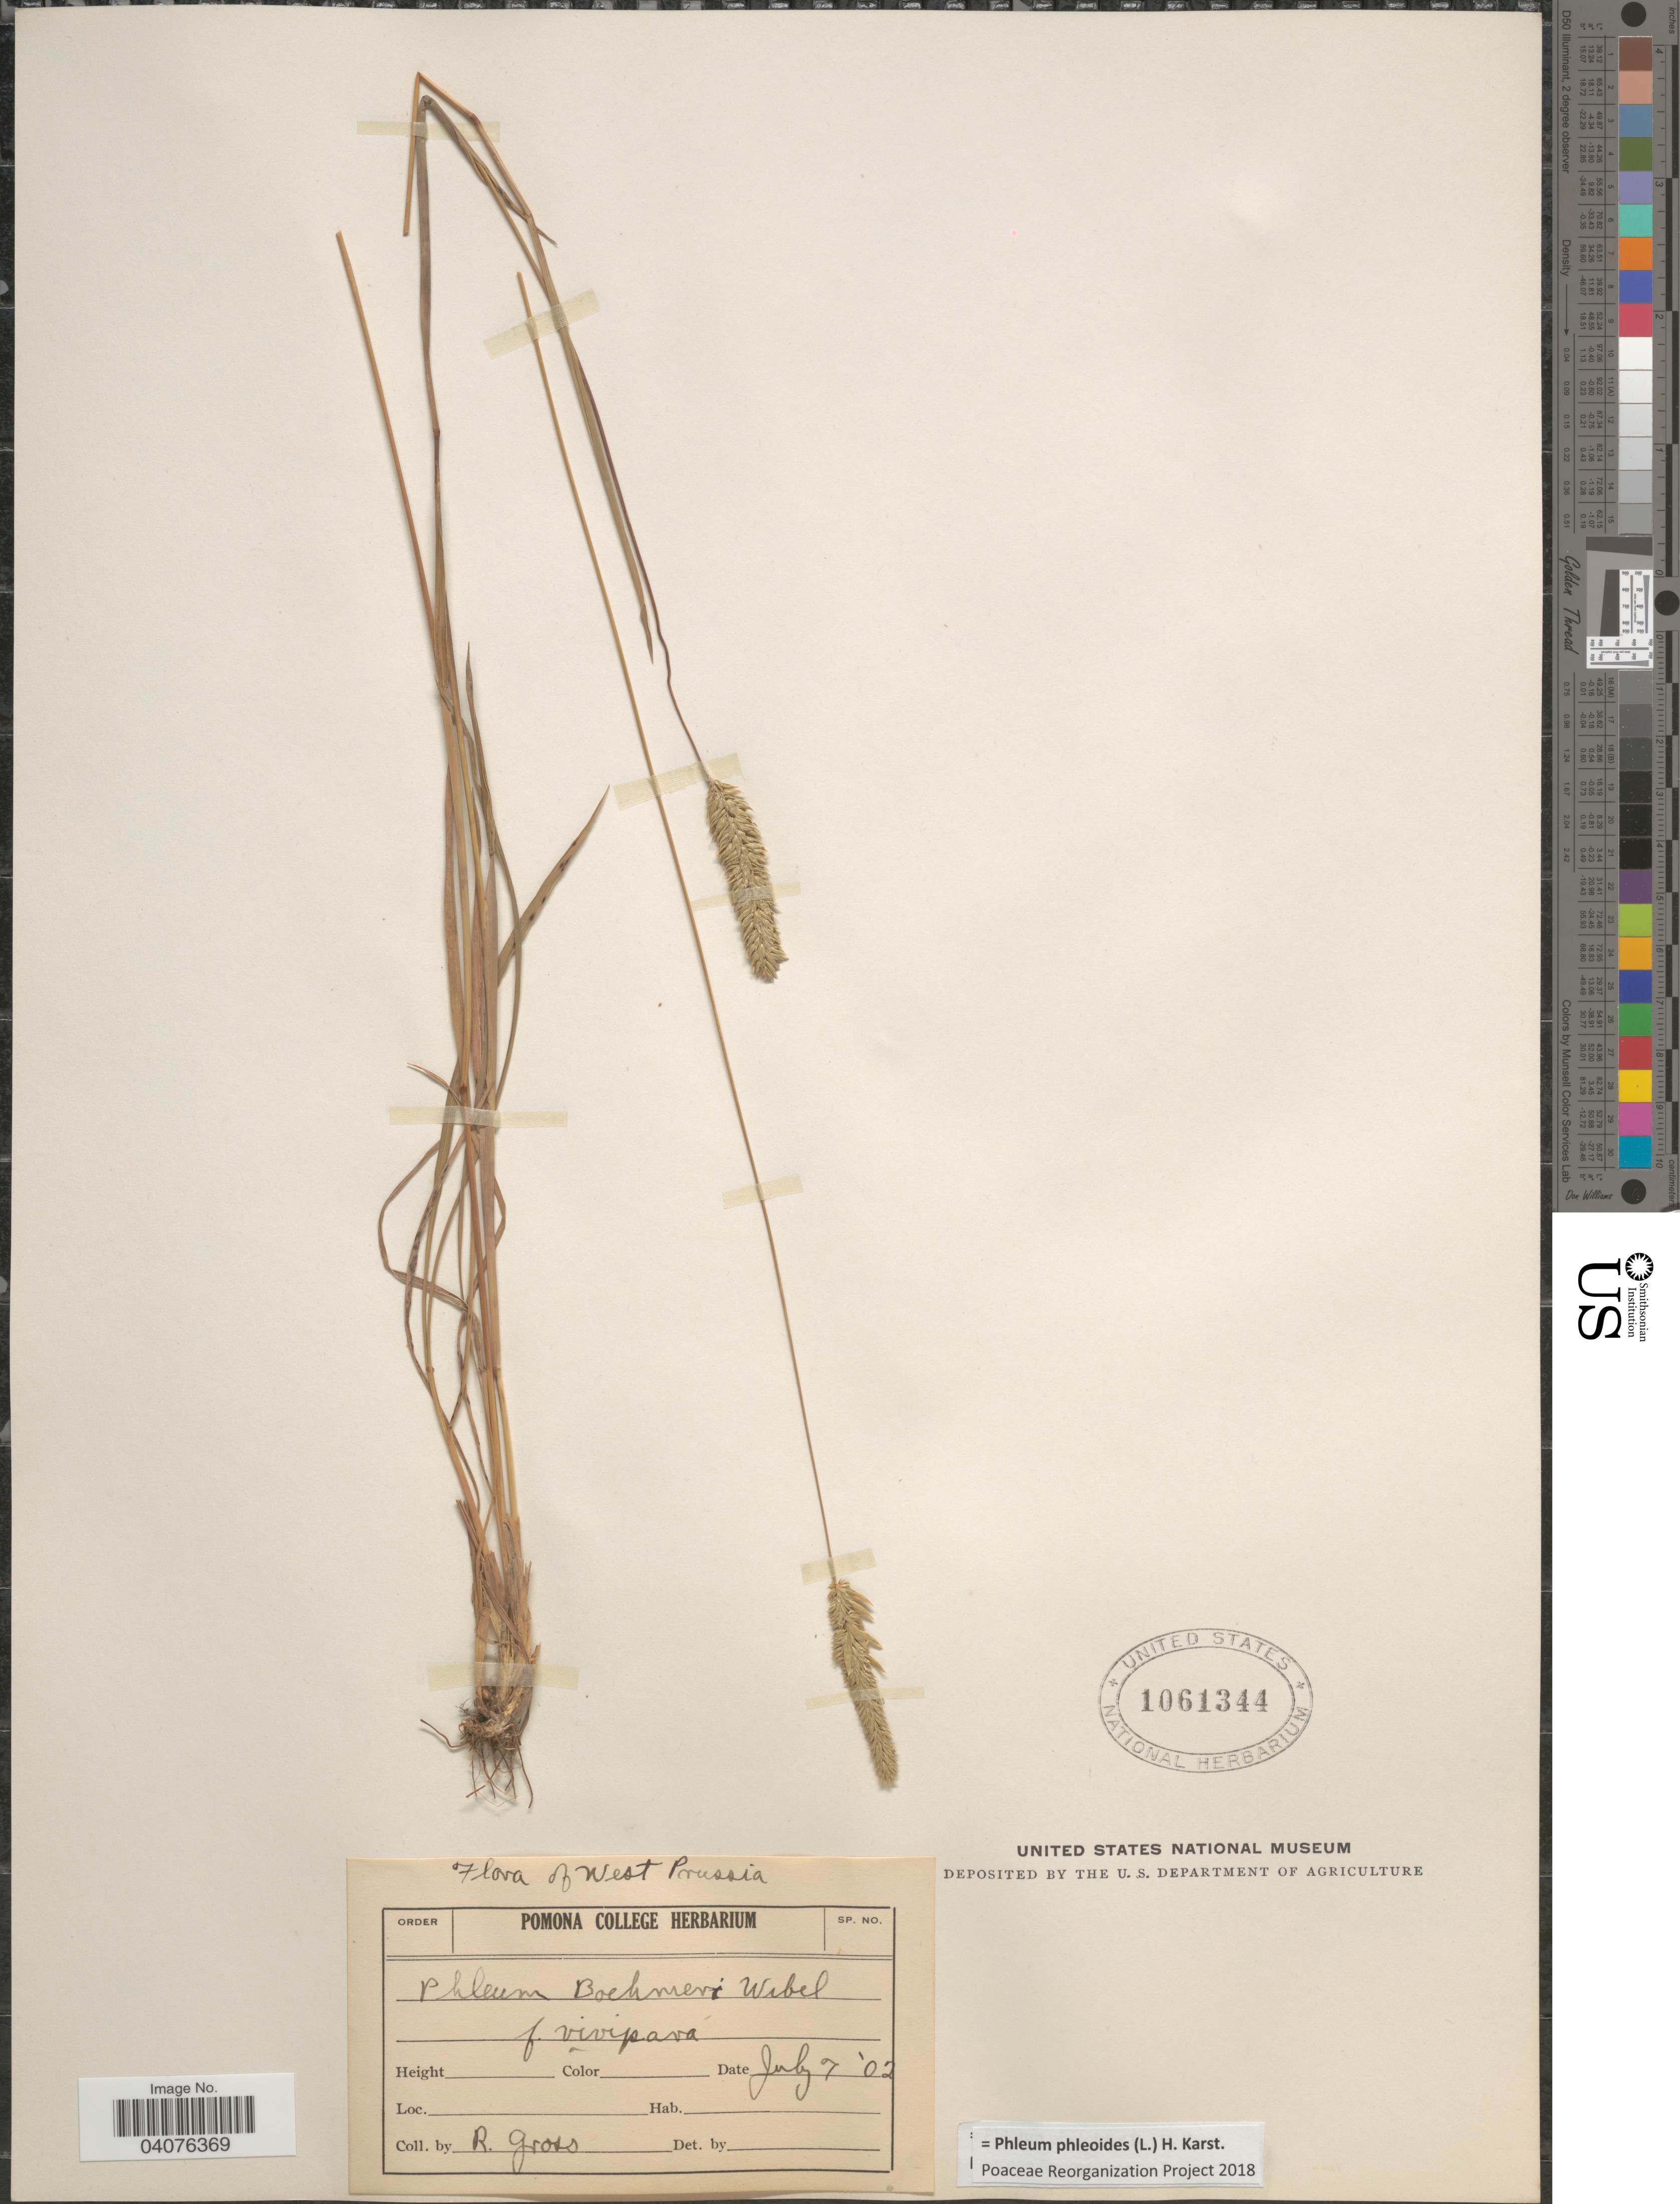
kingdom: Plantae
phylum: Tracheophyta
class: Liliopsida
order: Poales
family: Poaceae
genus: Phleum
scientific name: Phleum phleoides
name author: (L.) H. Karst.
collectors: R. Gross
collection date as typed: Transcribed d/m/y: 7/7/2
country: Germany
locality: West Prussia.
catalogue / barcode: US 1061344